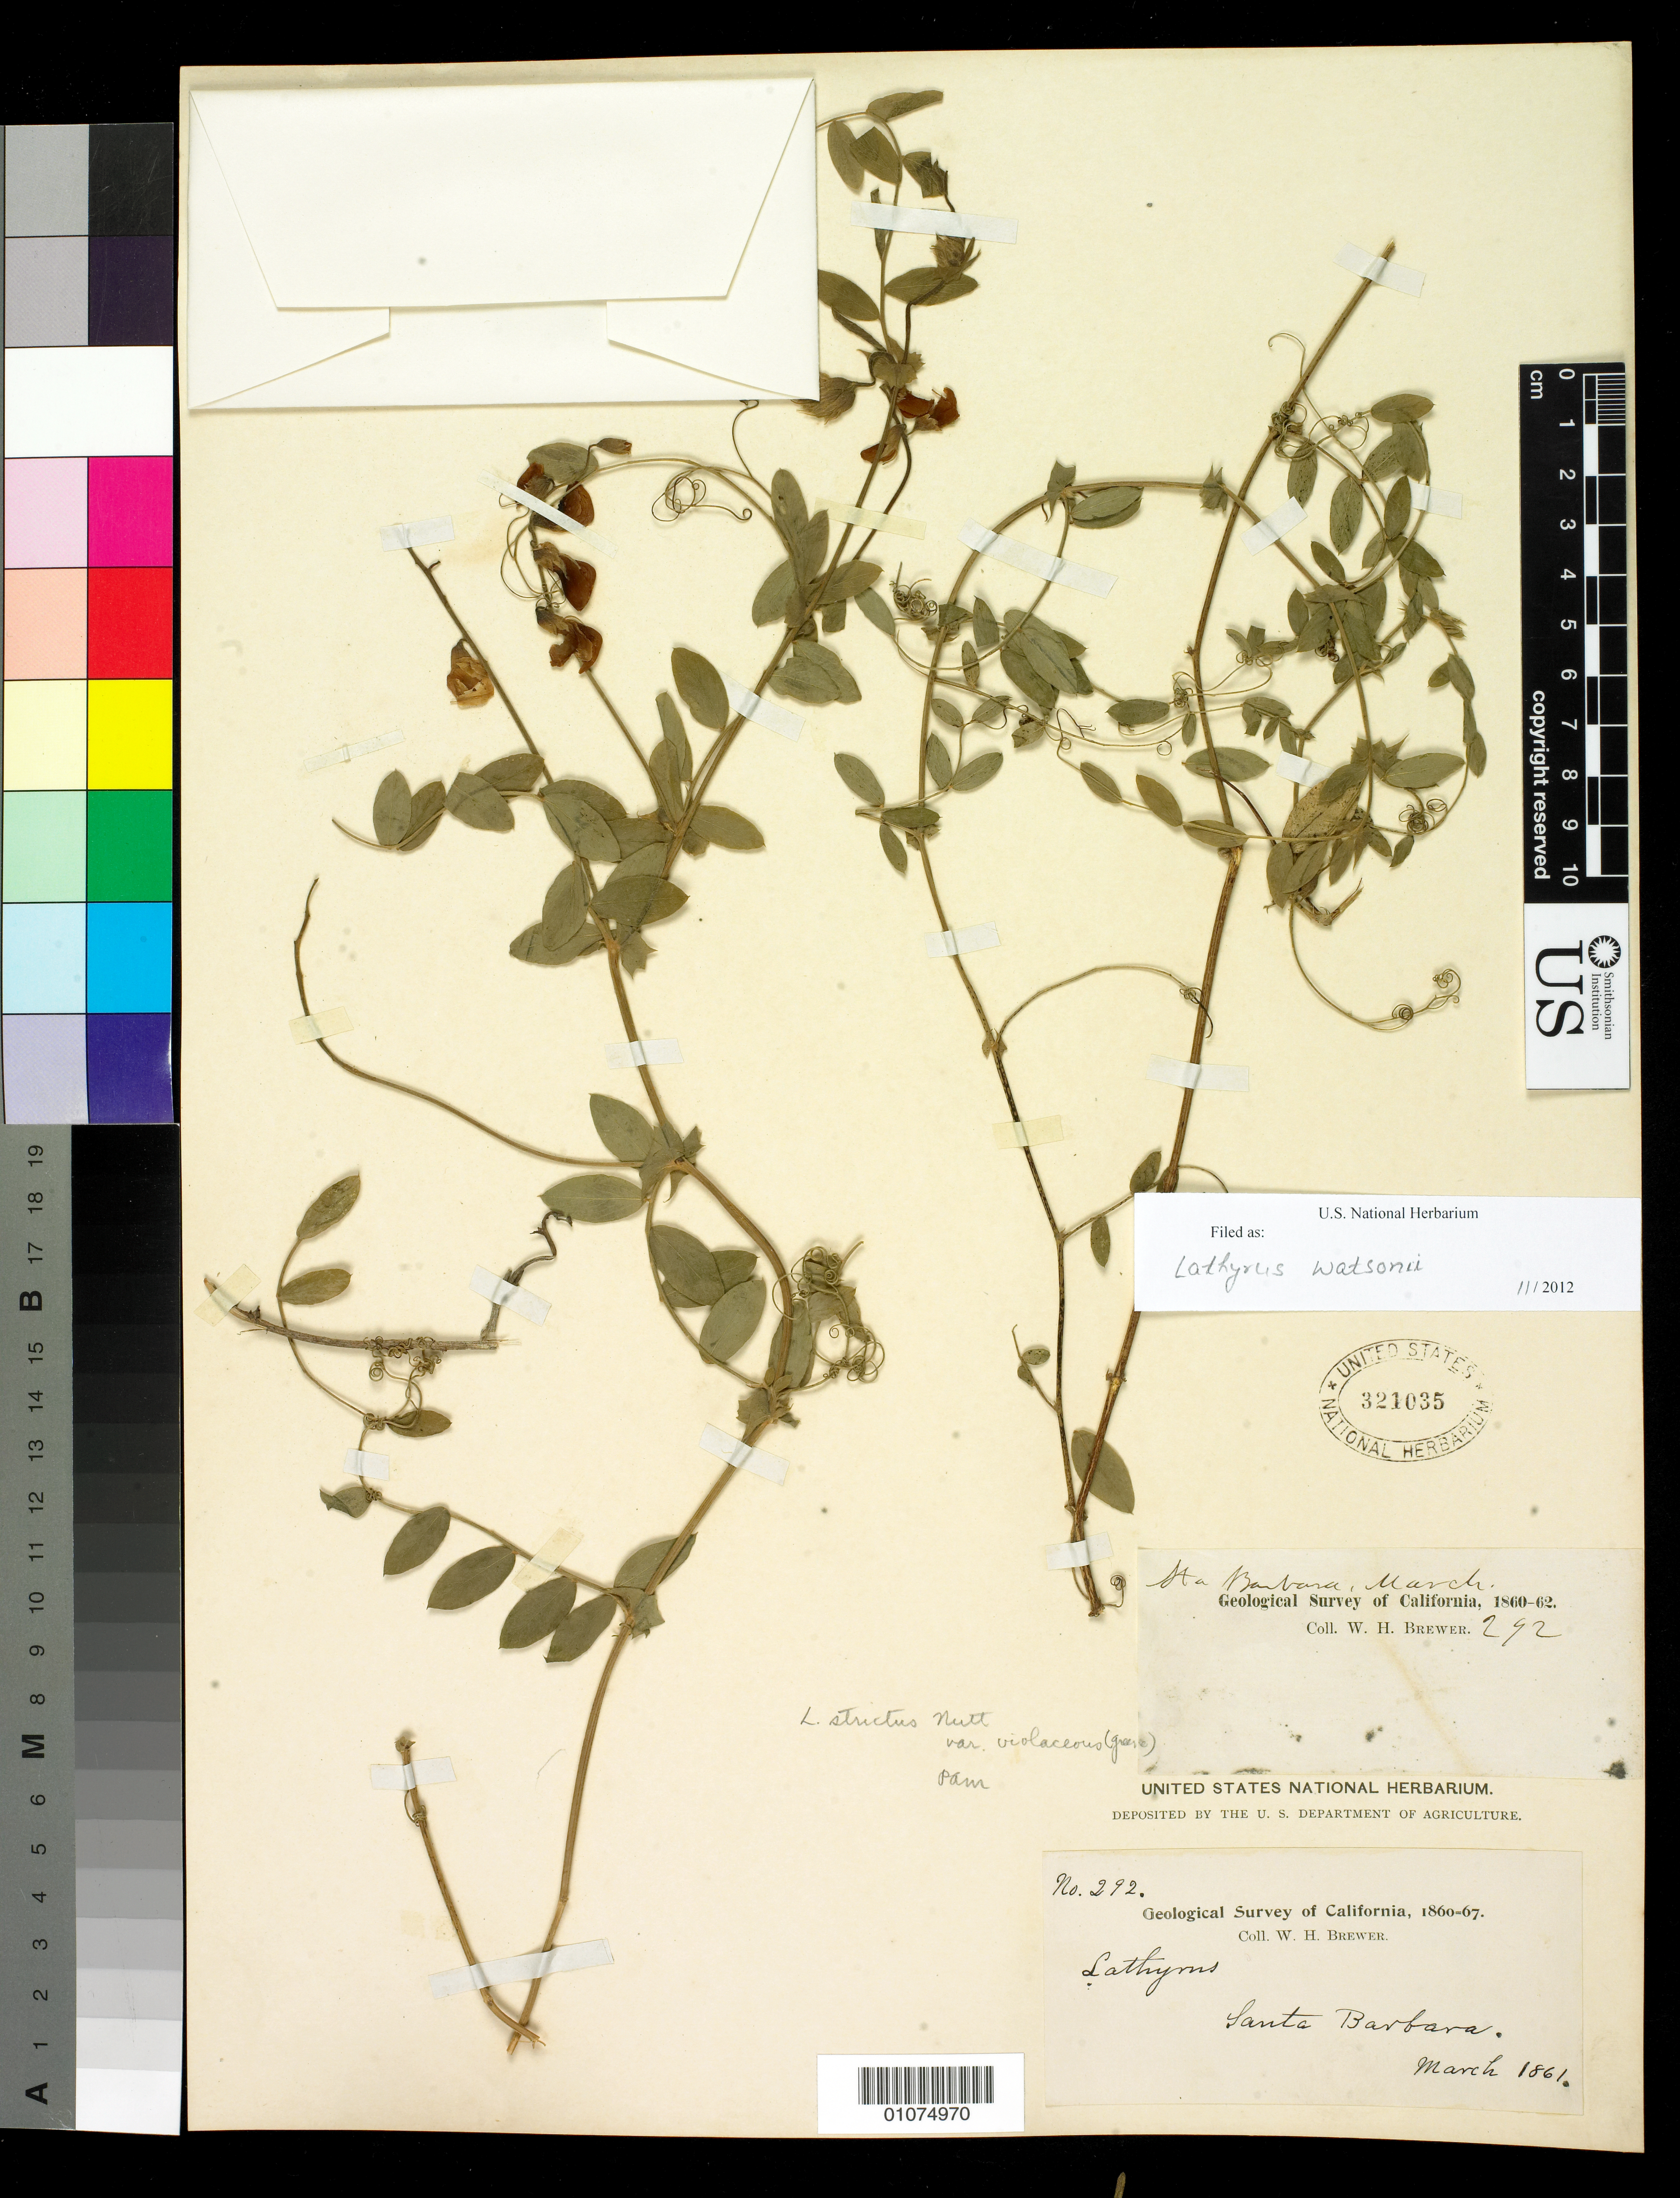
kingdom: Plantae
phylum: Tracheophyta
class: Magnoliopsida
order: Fabales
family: Fabaceae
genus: Lathyrus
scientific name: Lathyrus watsonii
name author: T.G. White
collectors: W. H. Brewer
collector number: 292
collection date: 1861-03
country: United States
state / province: California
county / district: Santa Barbara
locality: Santa Barbara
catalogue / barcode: US 321035